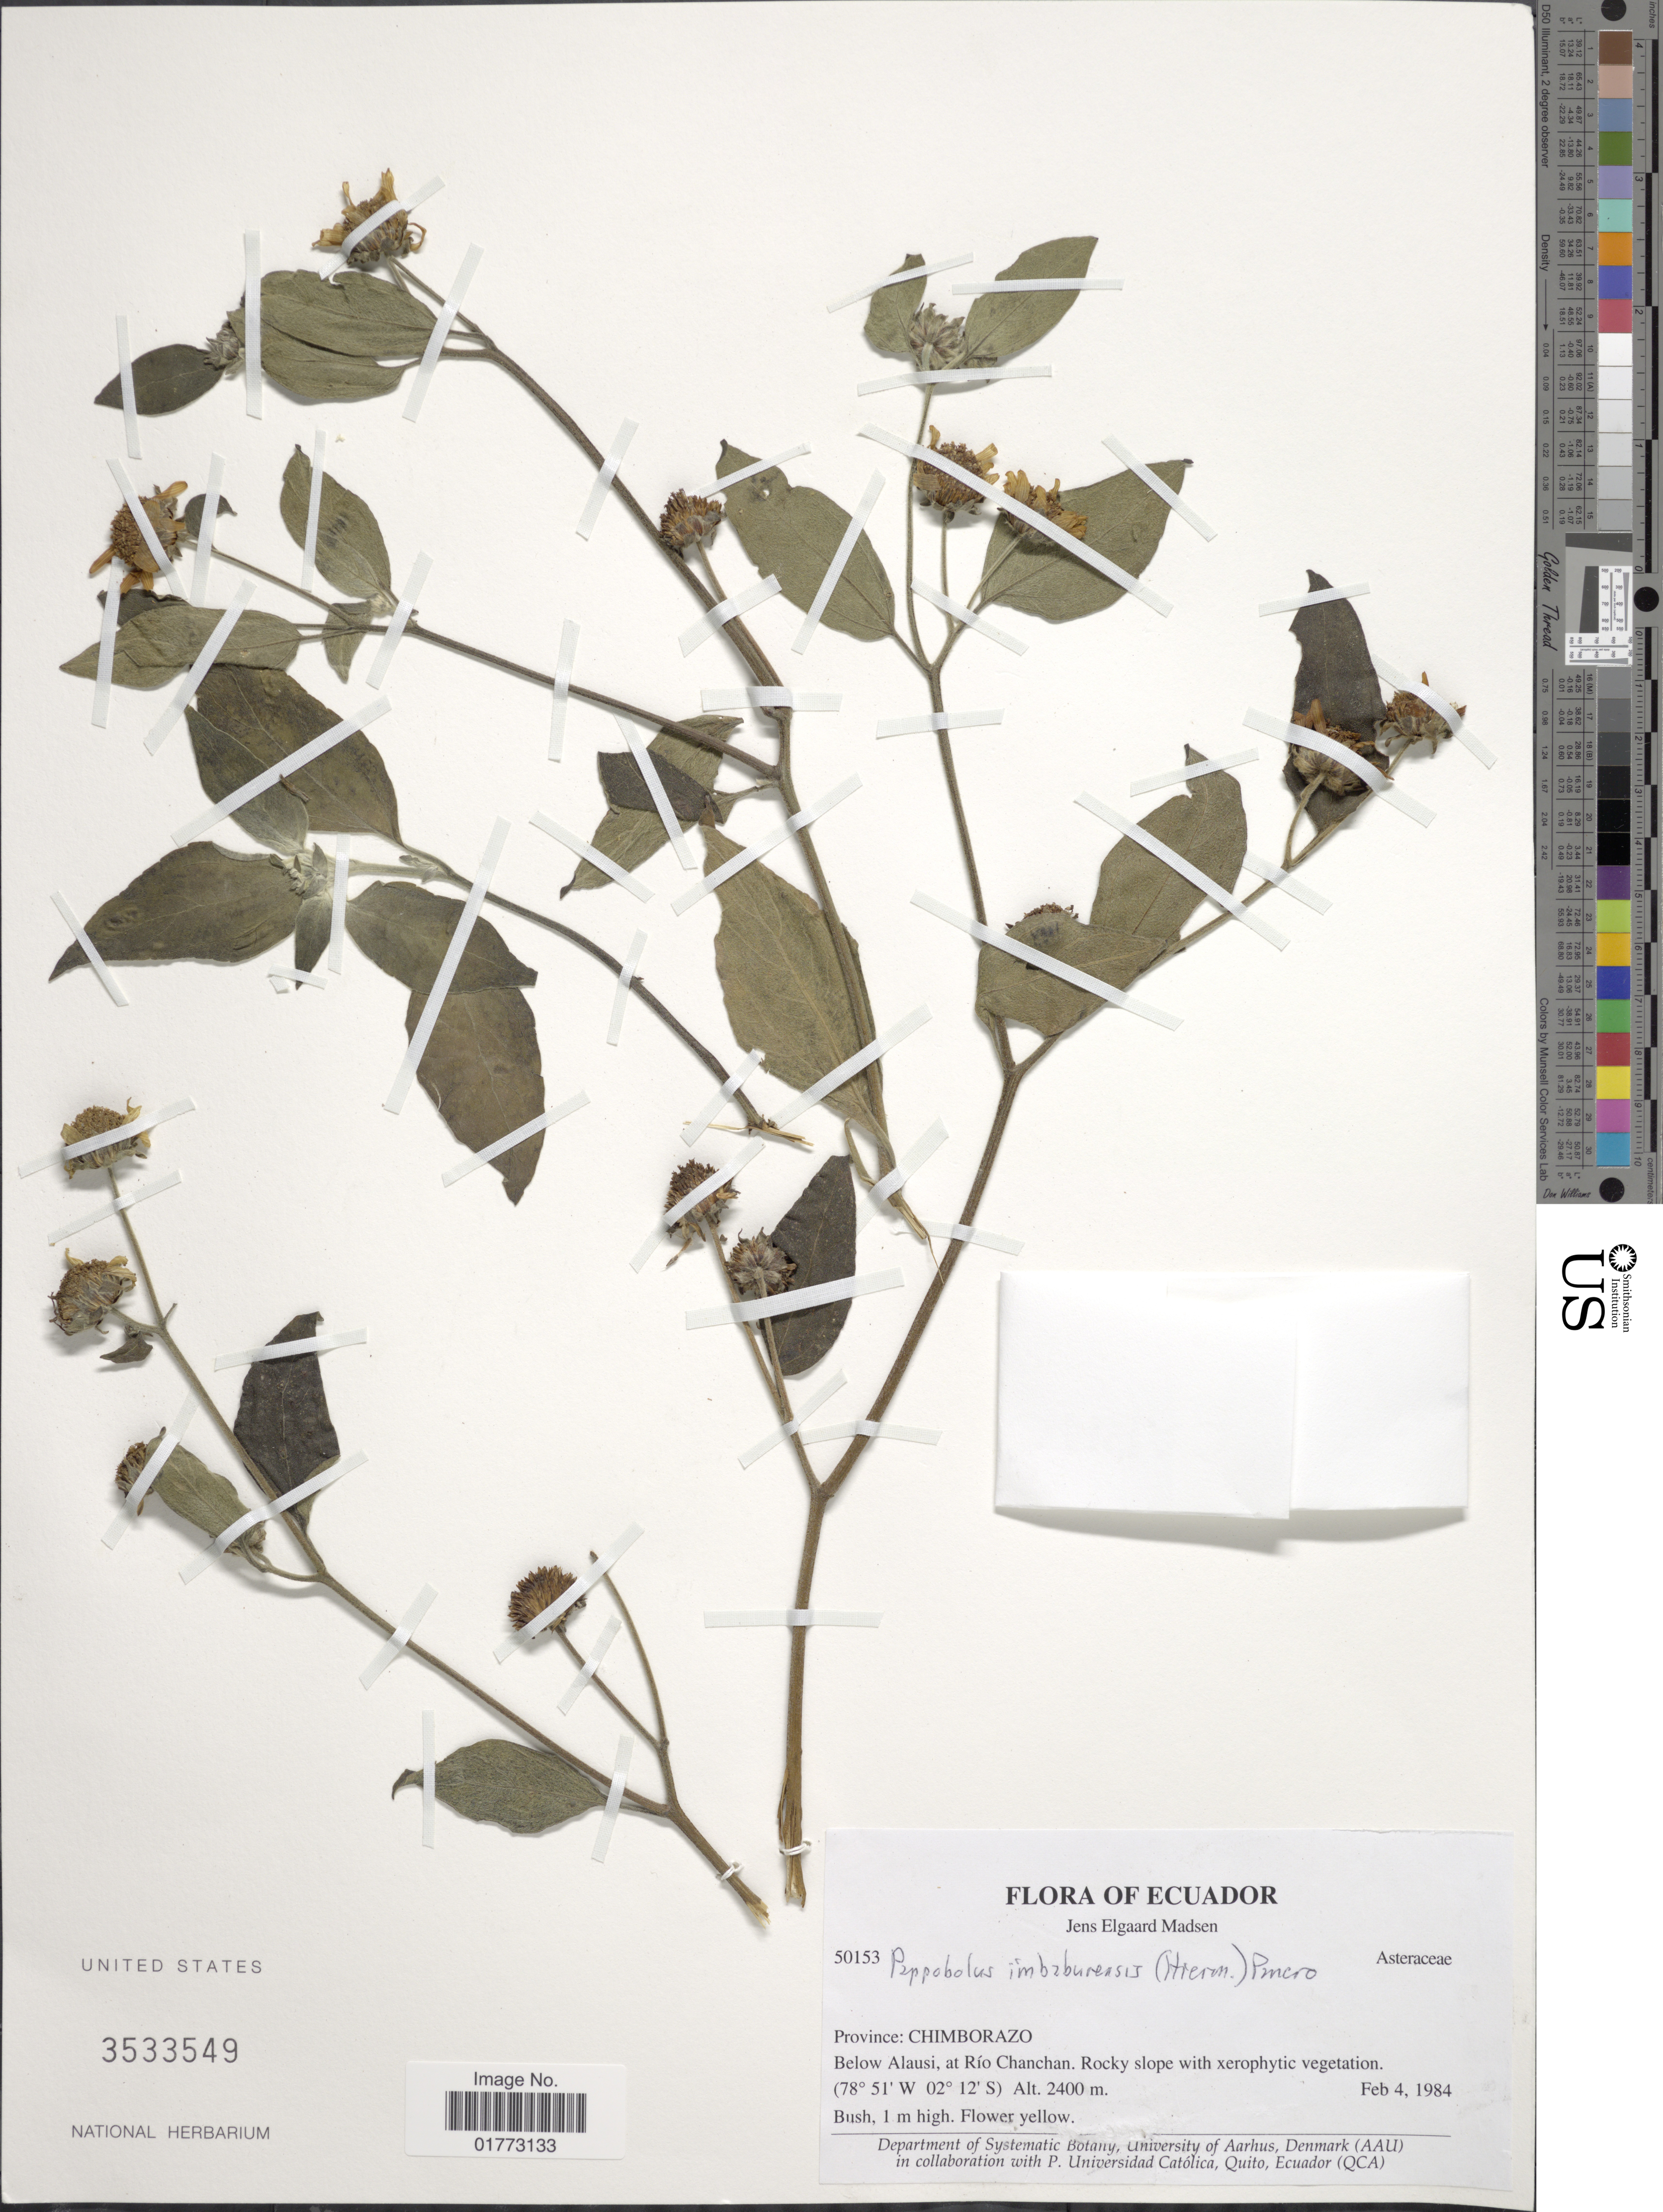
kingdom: Plantae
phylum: Tracheophyta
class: Magnoliopsida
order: Asterales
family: Asteraceae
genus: Pappobolus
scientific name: Pappobolus imbaburensis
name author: (Hieron.) Panero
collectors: J. E. Madsen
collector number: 50153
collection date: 1984-02-04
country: Ecuador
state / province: Chimborazo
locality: Below Alausi, at Rio Chanchan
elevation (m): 2400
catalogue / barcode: US 3533549